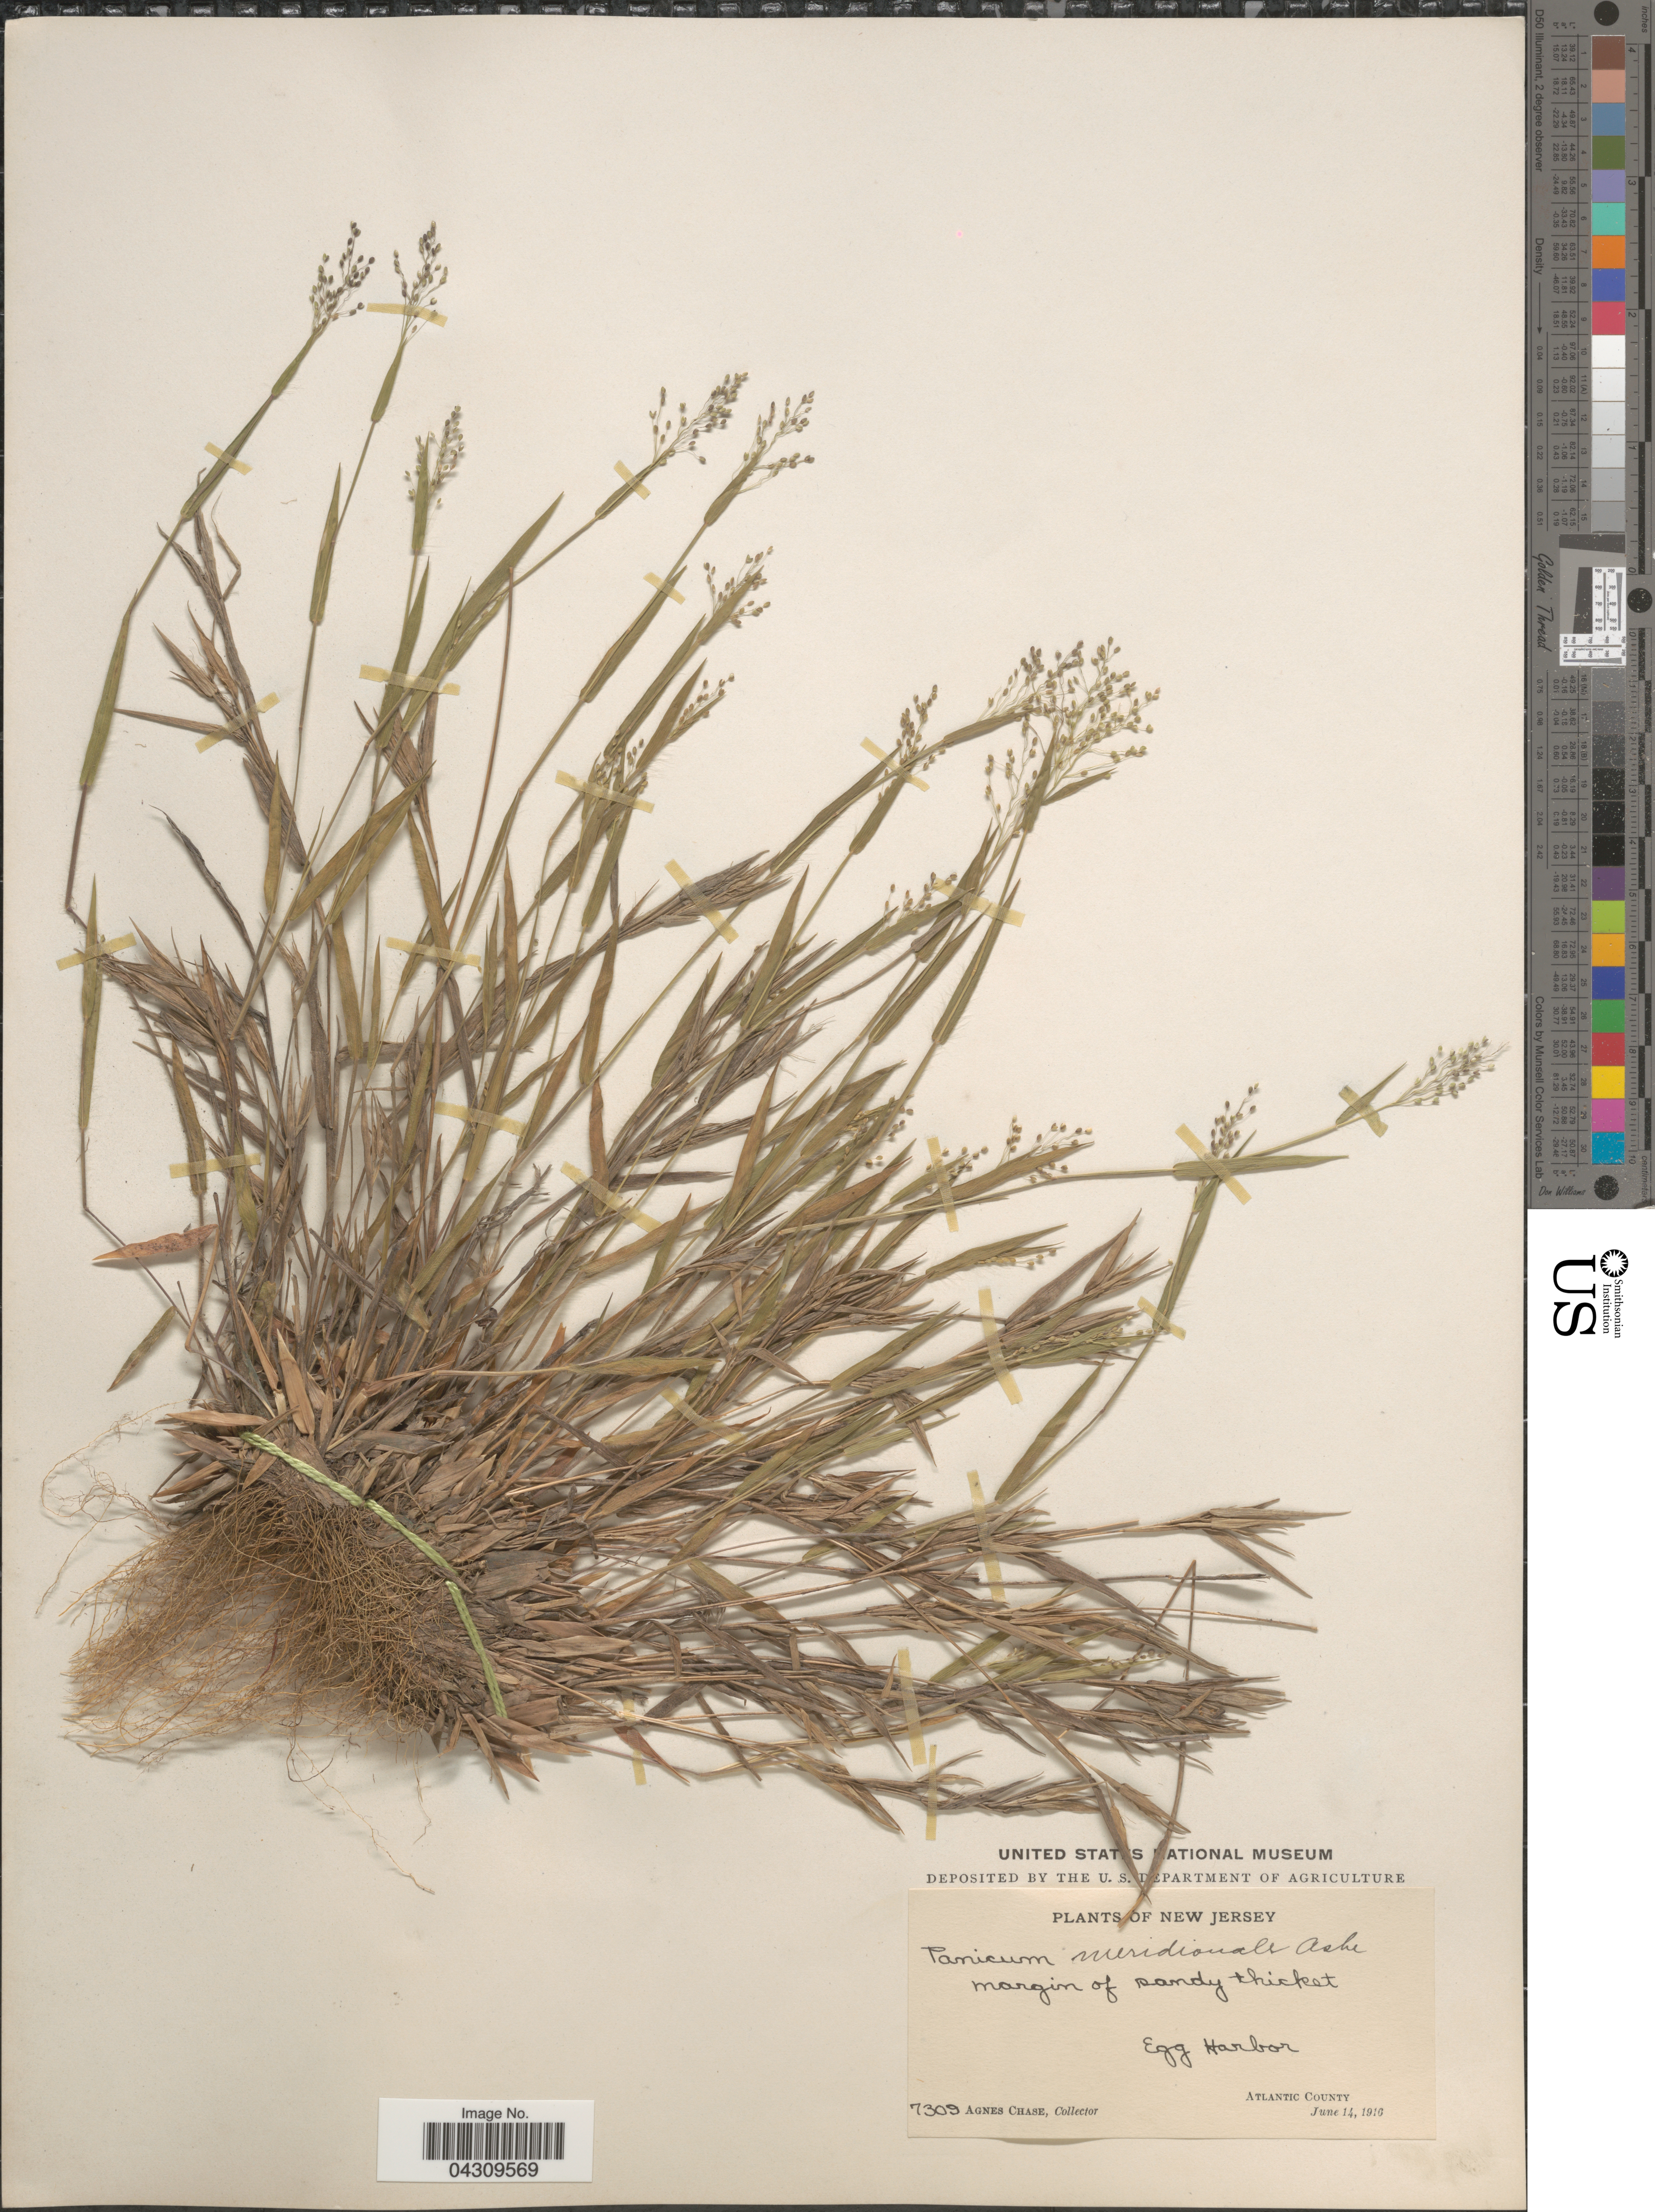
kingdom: Plantae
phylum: Tracheophyta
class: Liliopsida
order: Poales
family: Poaceae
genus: Dichanthelium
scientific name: Dichanthelium acuminatum var. acuminatum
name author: (Sw.) Gould & C.A. Clark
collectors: A. Chase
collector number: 7309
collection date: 1916-06-14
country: United States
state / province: New Jersey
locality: Egg Harbor. Atlantic County.